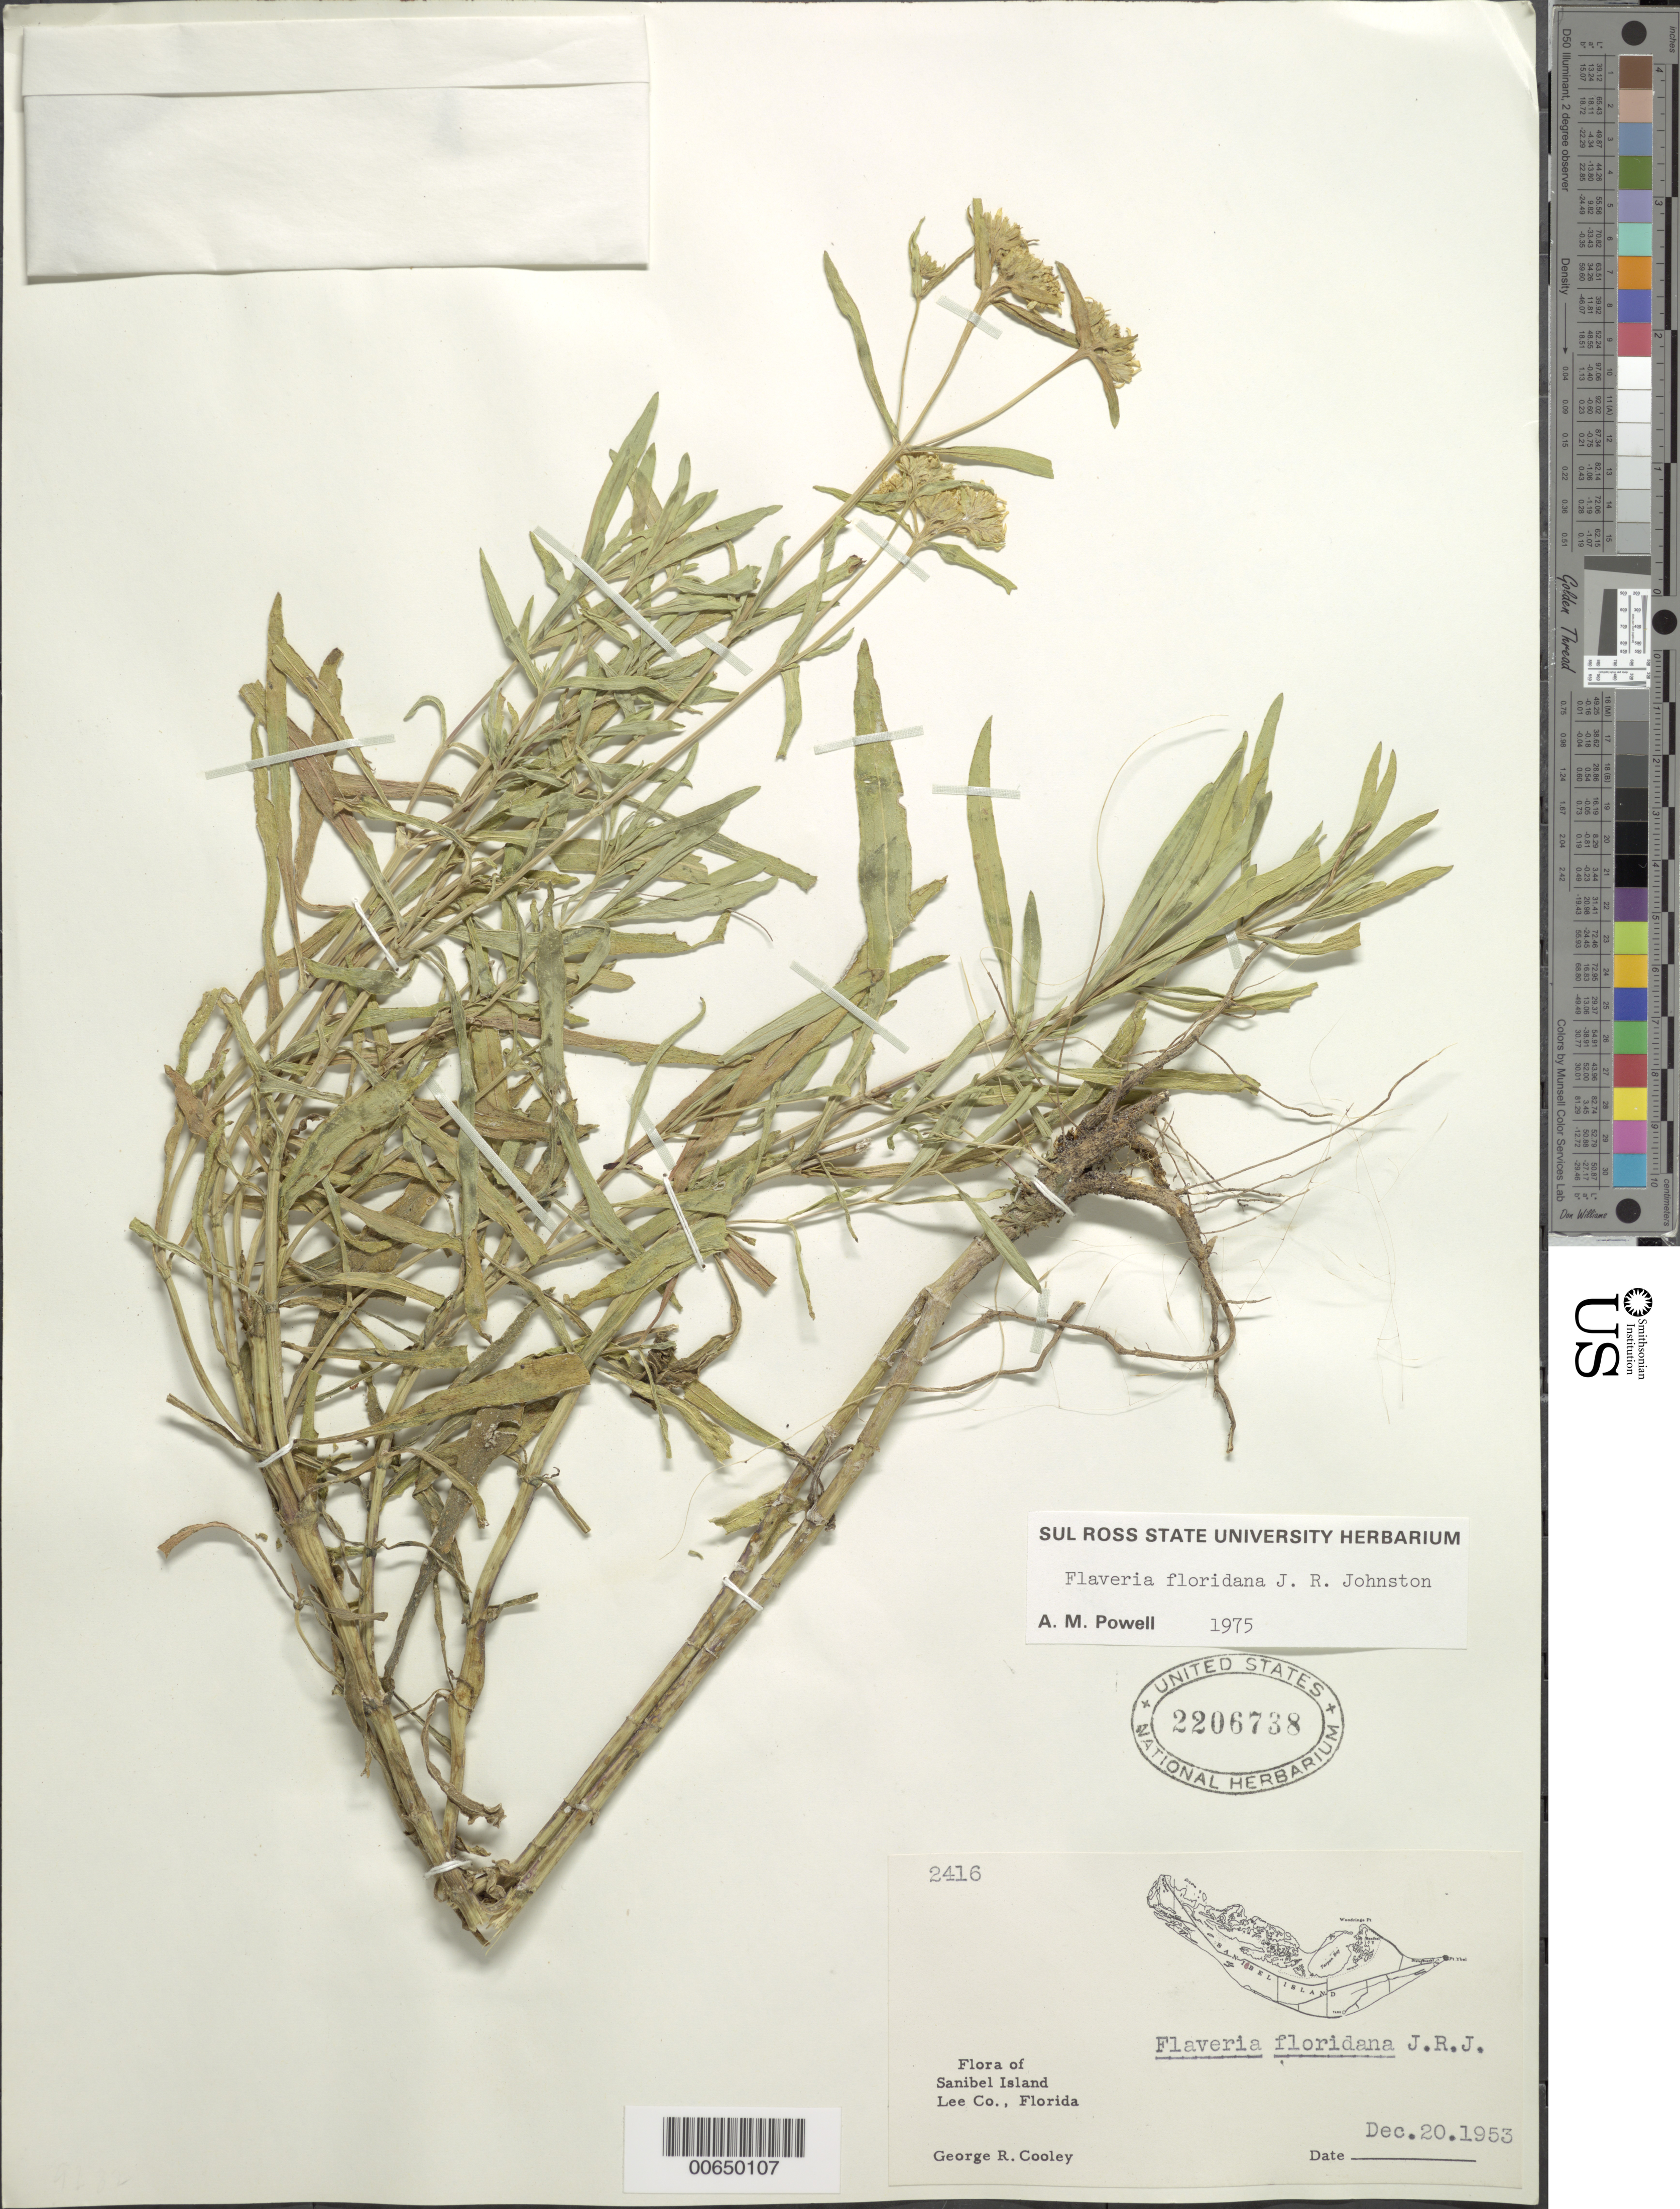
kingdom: Plantae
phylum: Tracheophyta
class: Magnoliopsida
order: Asterales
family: Asteraceae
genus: Flaveria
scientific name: Flaveria floridana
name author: J.R. Johnst.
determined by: Powell, A. M.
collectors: G. R. Cooley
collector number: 2416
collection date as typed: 20 Dec 1953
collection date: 1953-12-20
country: United States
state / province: Florida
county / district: Lee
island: Sanibel Island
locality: Main E-W road.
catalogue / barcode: US 2206738